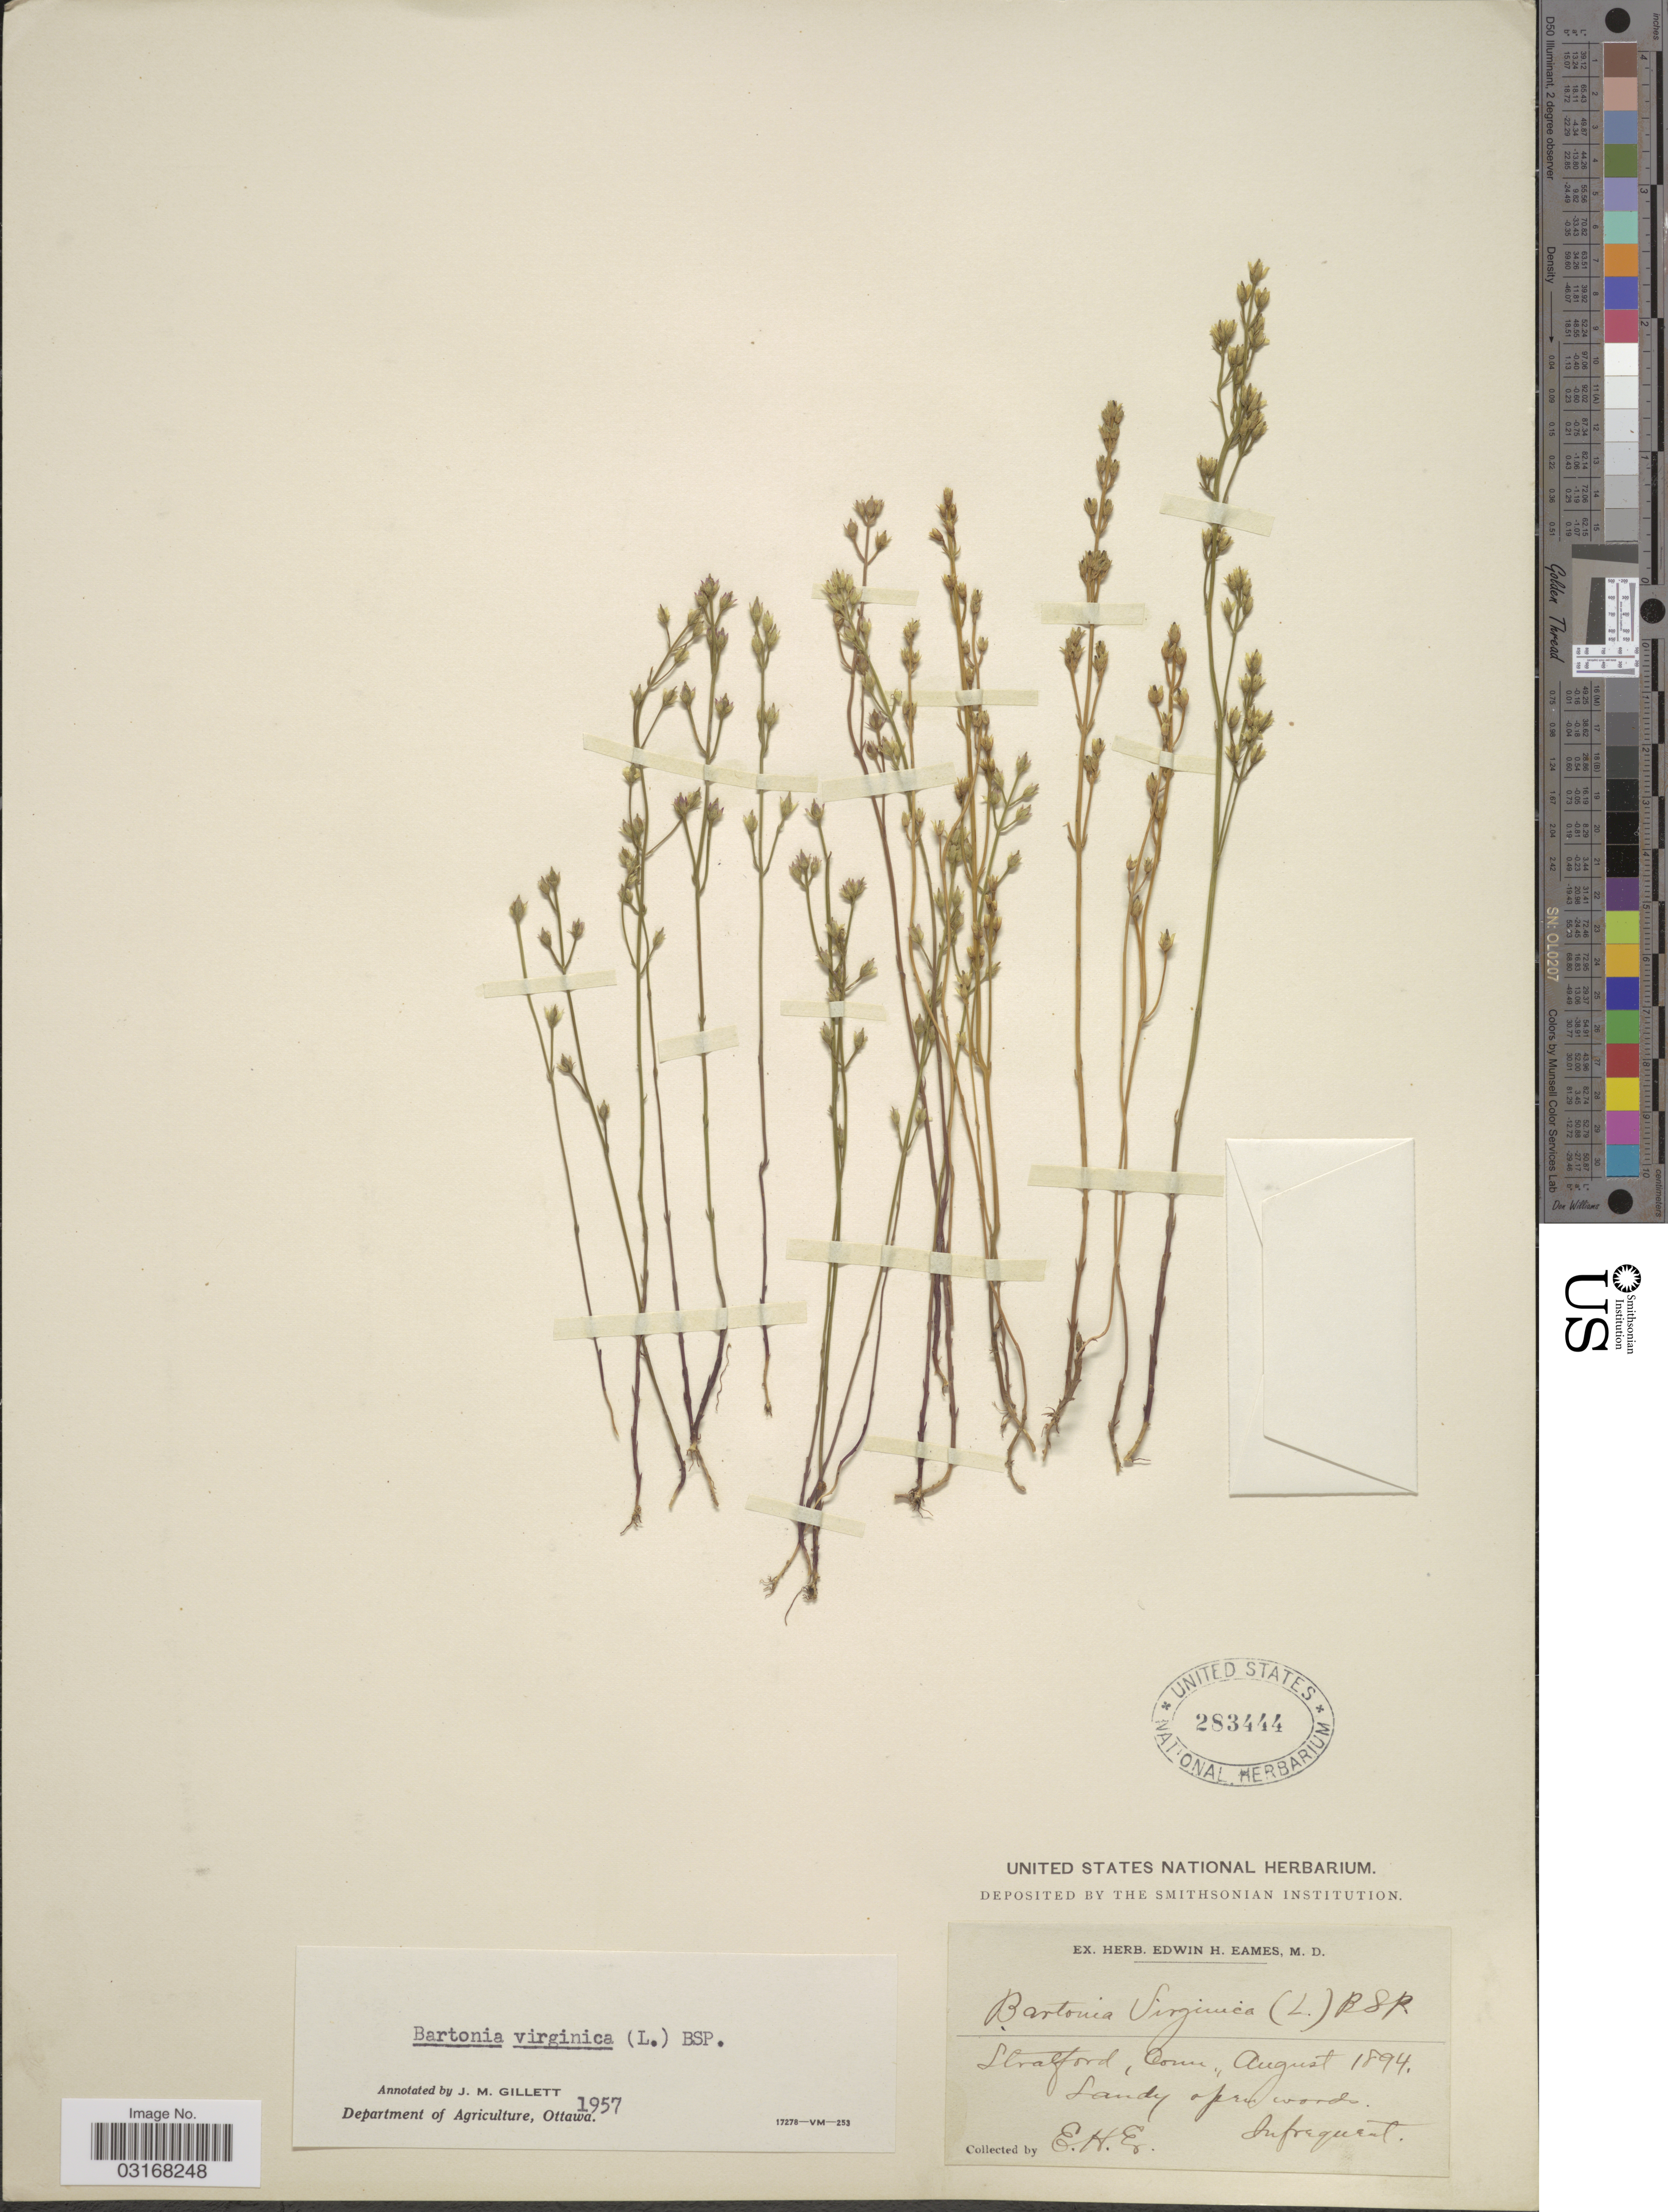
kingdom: Plantae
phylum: Tracheophyta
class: Magnoliopsida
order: Gentianales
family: Gentianaceae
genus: Bartonia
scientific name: Bartonia virginica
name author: (L.) Britton, Stearns & Poggenb.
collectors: E. H. Eames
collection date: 1894-08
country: United States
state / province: Connecticut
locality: Stratford, Conn.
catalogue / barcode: US 283444